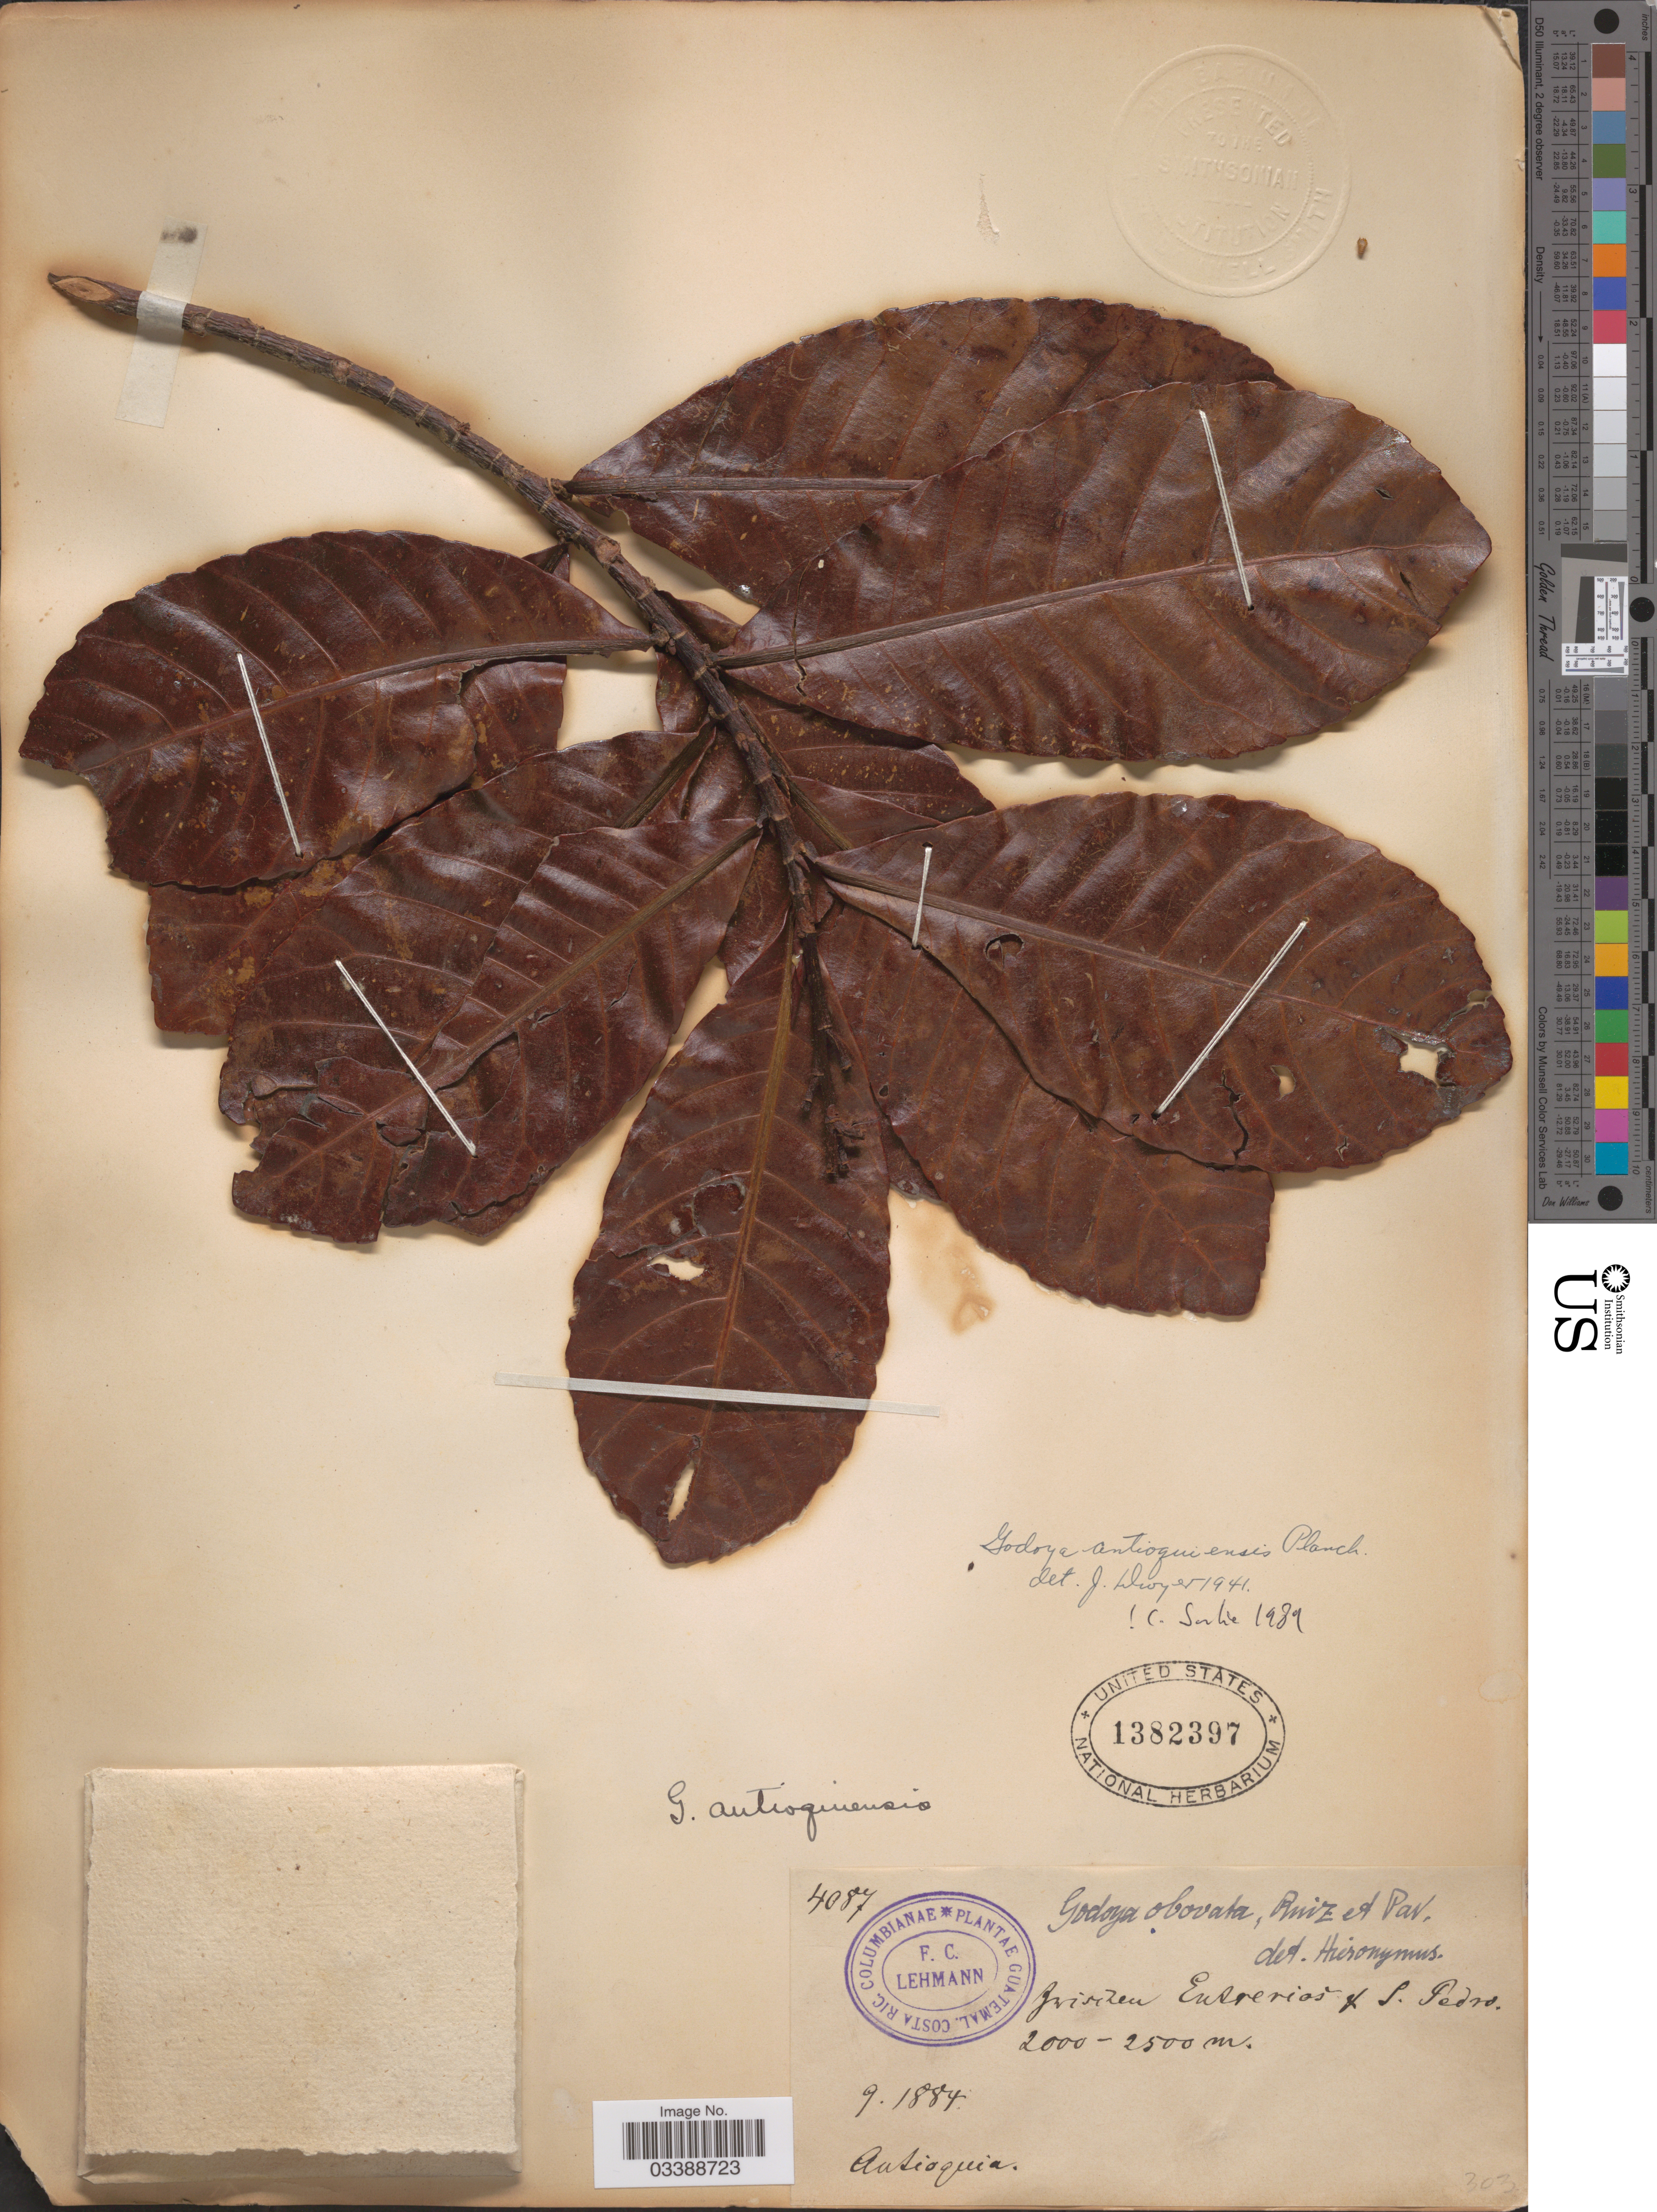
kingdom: Plantae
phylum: Tracheophyta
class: Magnoliopsida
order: Malpighiales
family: Ochnaceae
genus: Godoya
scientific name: Godoya antioquiensis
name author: Planch.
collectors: F. C. Lehmann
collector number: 4087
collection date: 1884-09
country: Colombia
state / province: Antioquia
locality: Zwischen Entrerios & S. Pedro.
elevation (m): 2000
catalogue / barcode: US 1382397